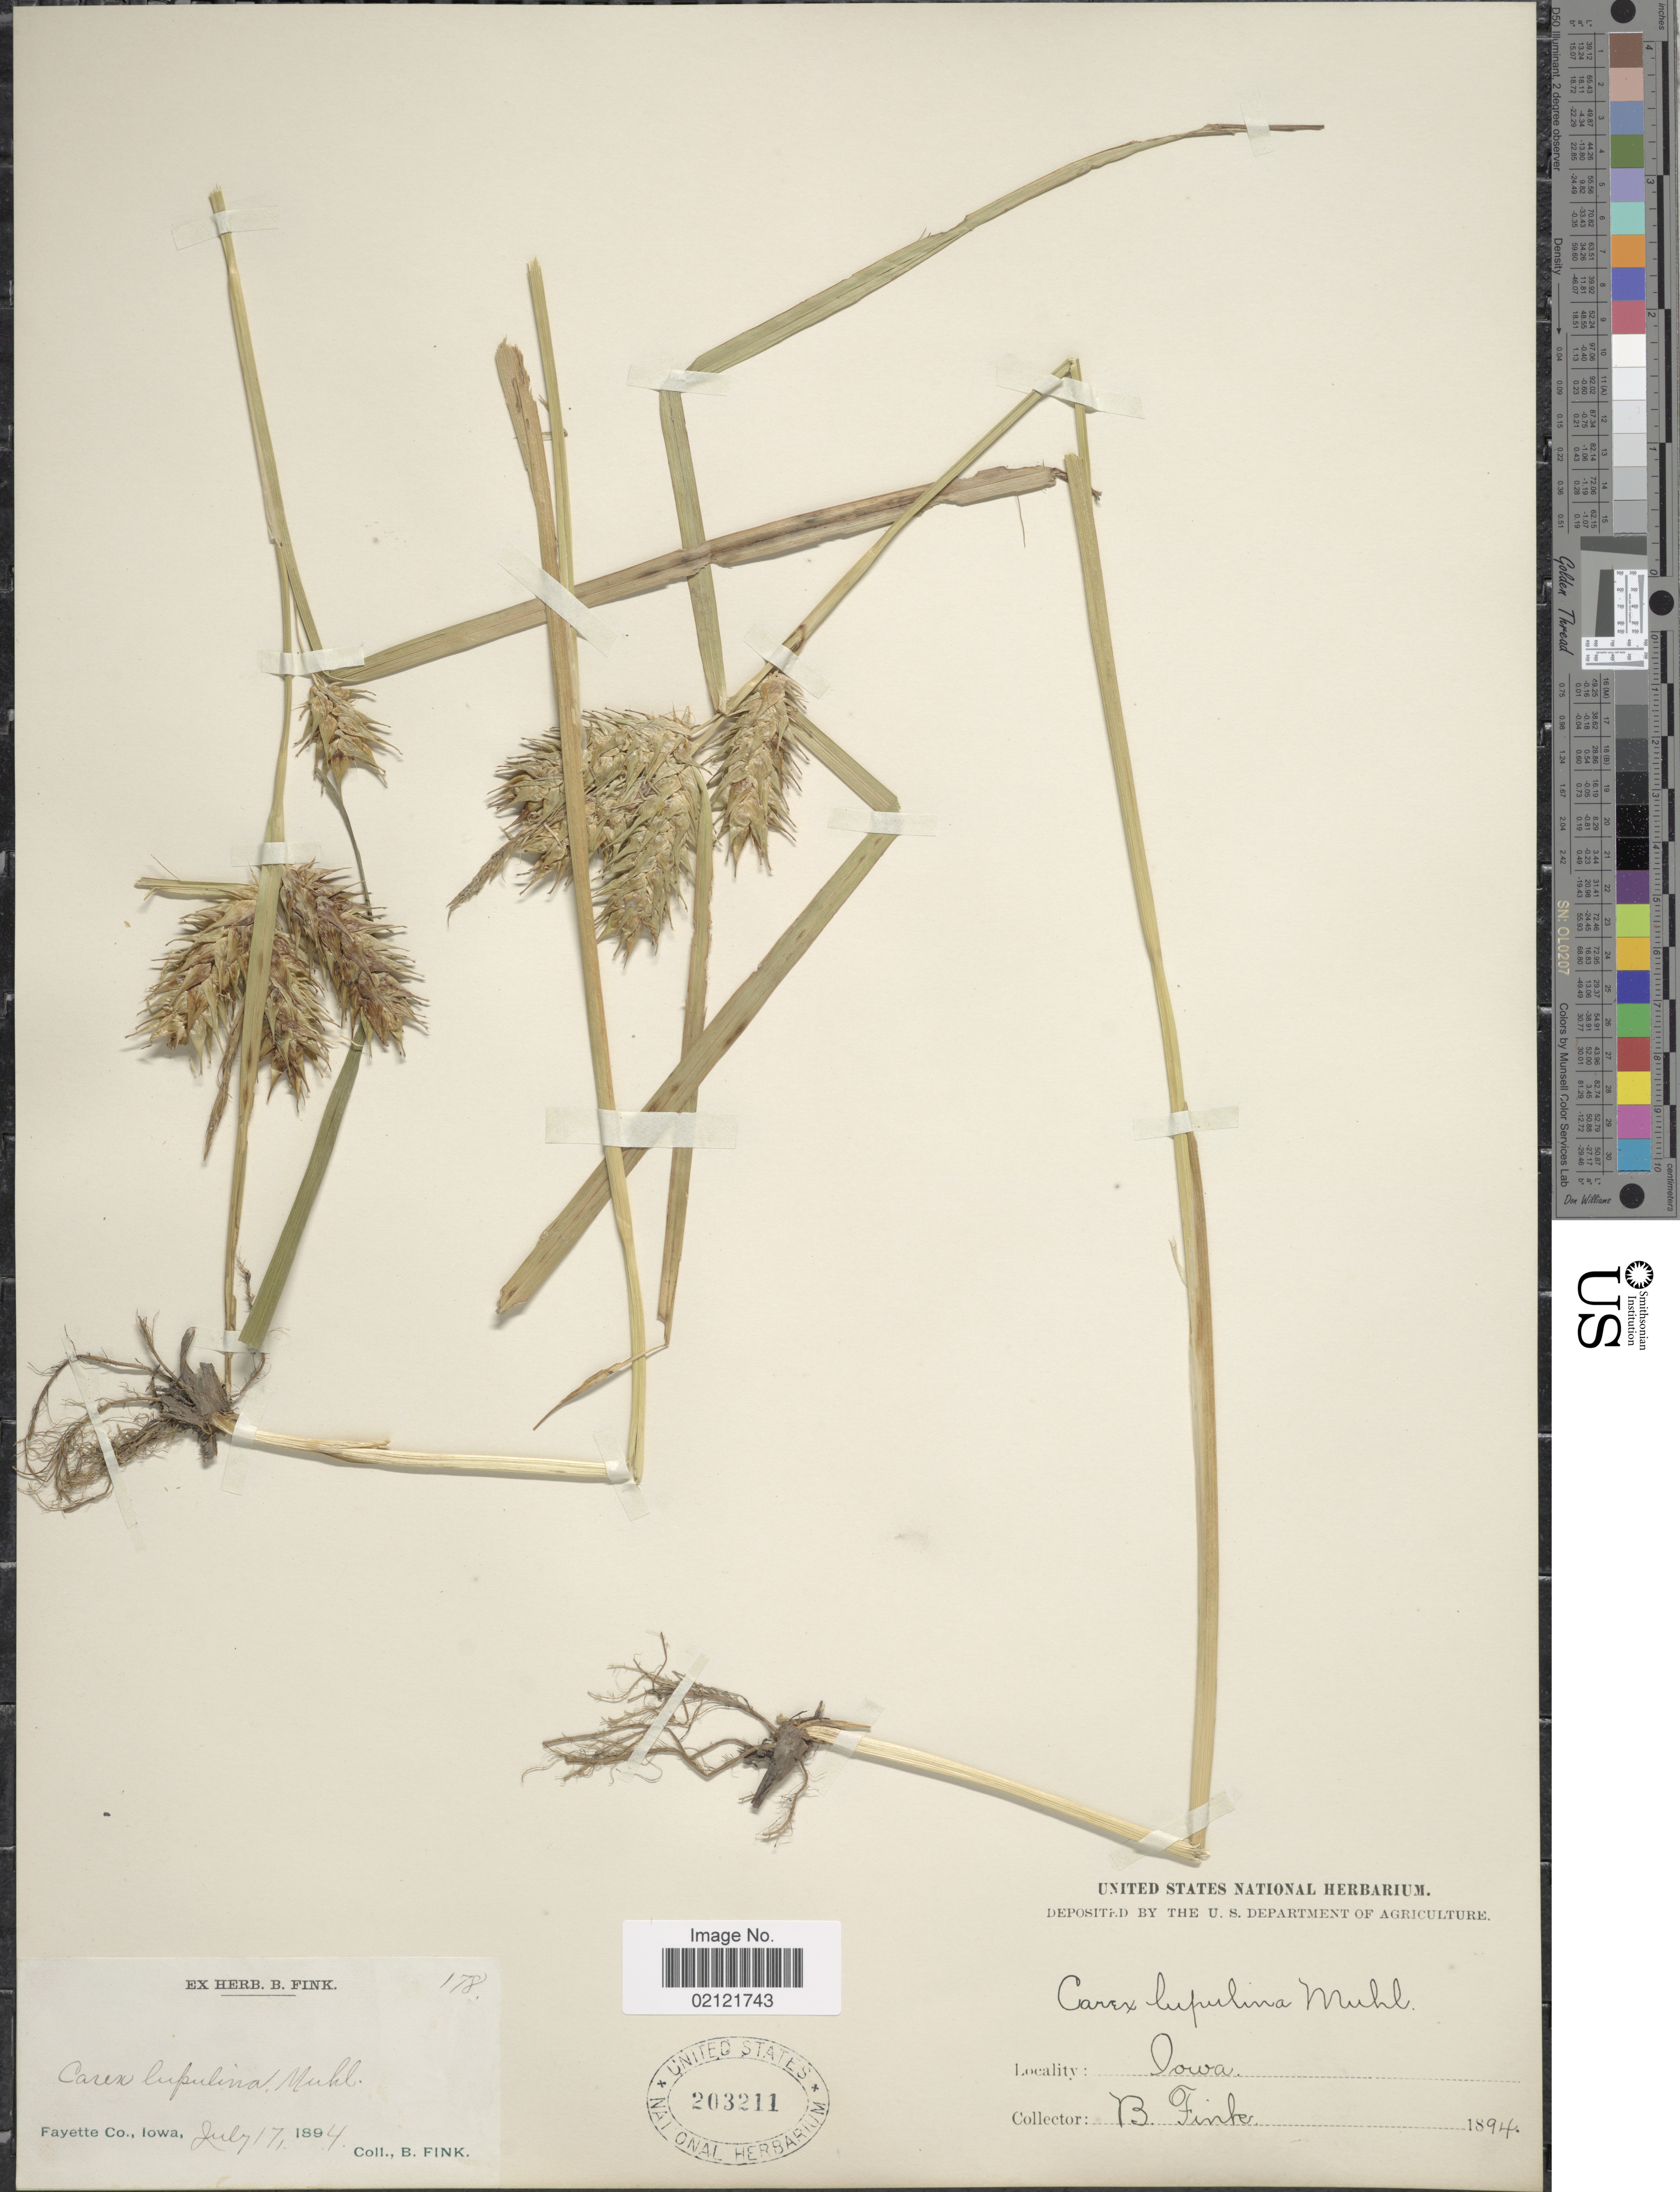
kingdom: Plantae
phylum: Tracheophyta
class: Liliopsida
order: Poales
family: Cyperaceae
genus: Carex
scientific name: Carex lupulina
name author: Muhl. ex Willd.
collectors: B. Fink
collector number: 178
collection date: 1894-07-17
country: United States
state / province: Iowa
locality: Fayette Co.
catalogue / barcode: US 203211